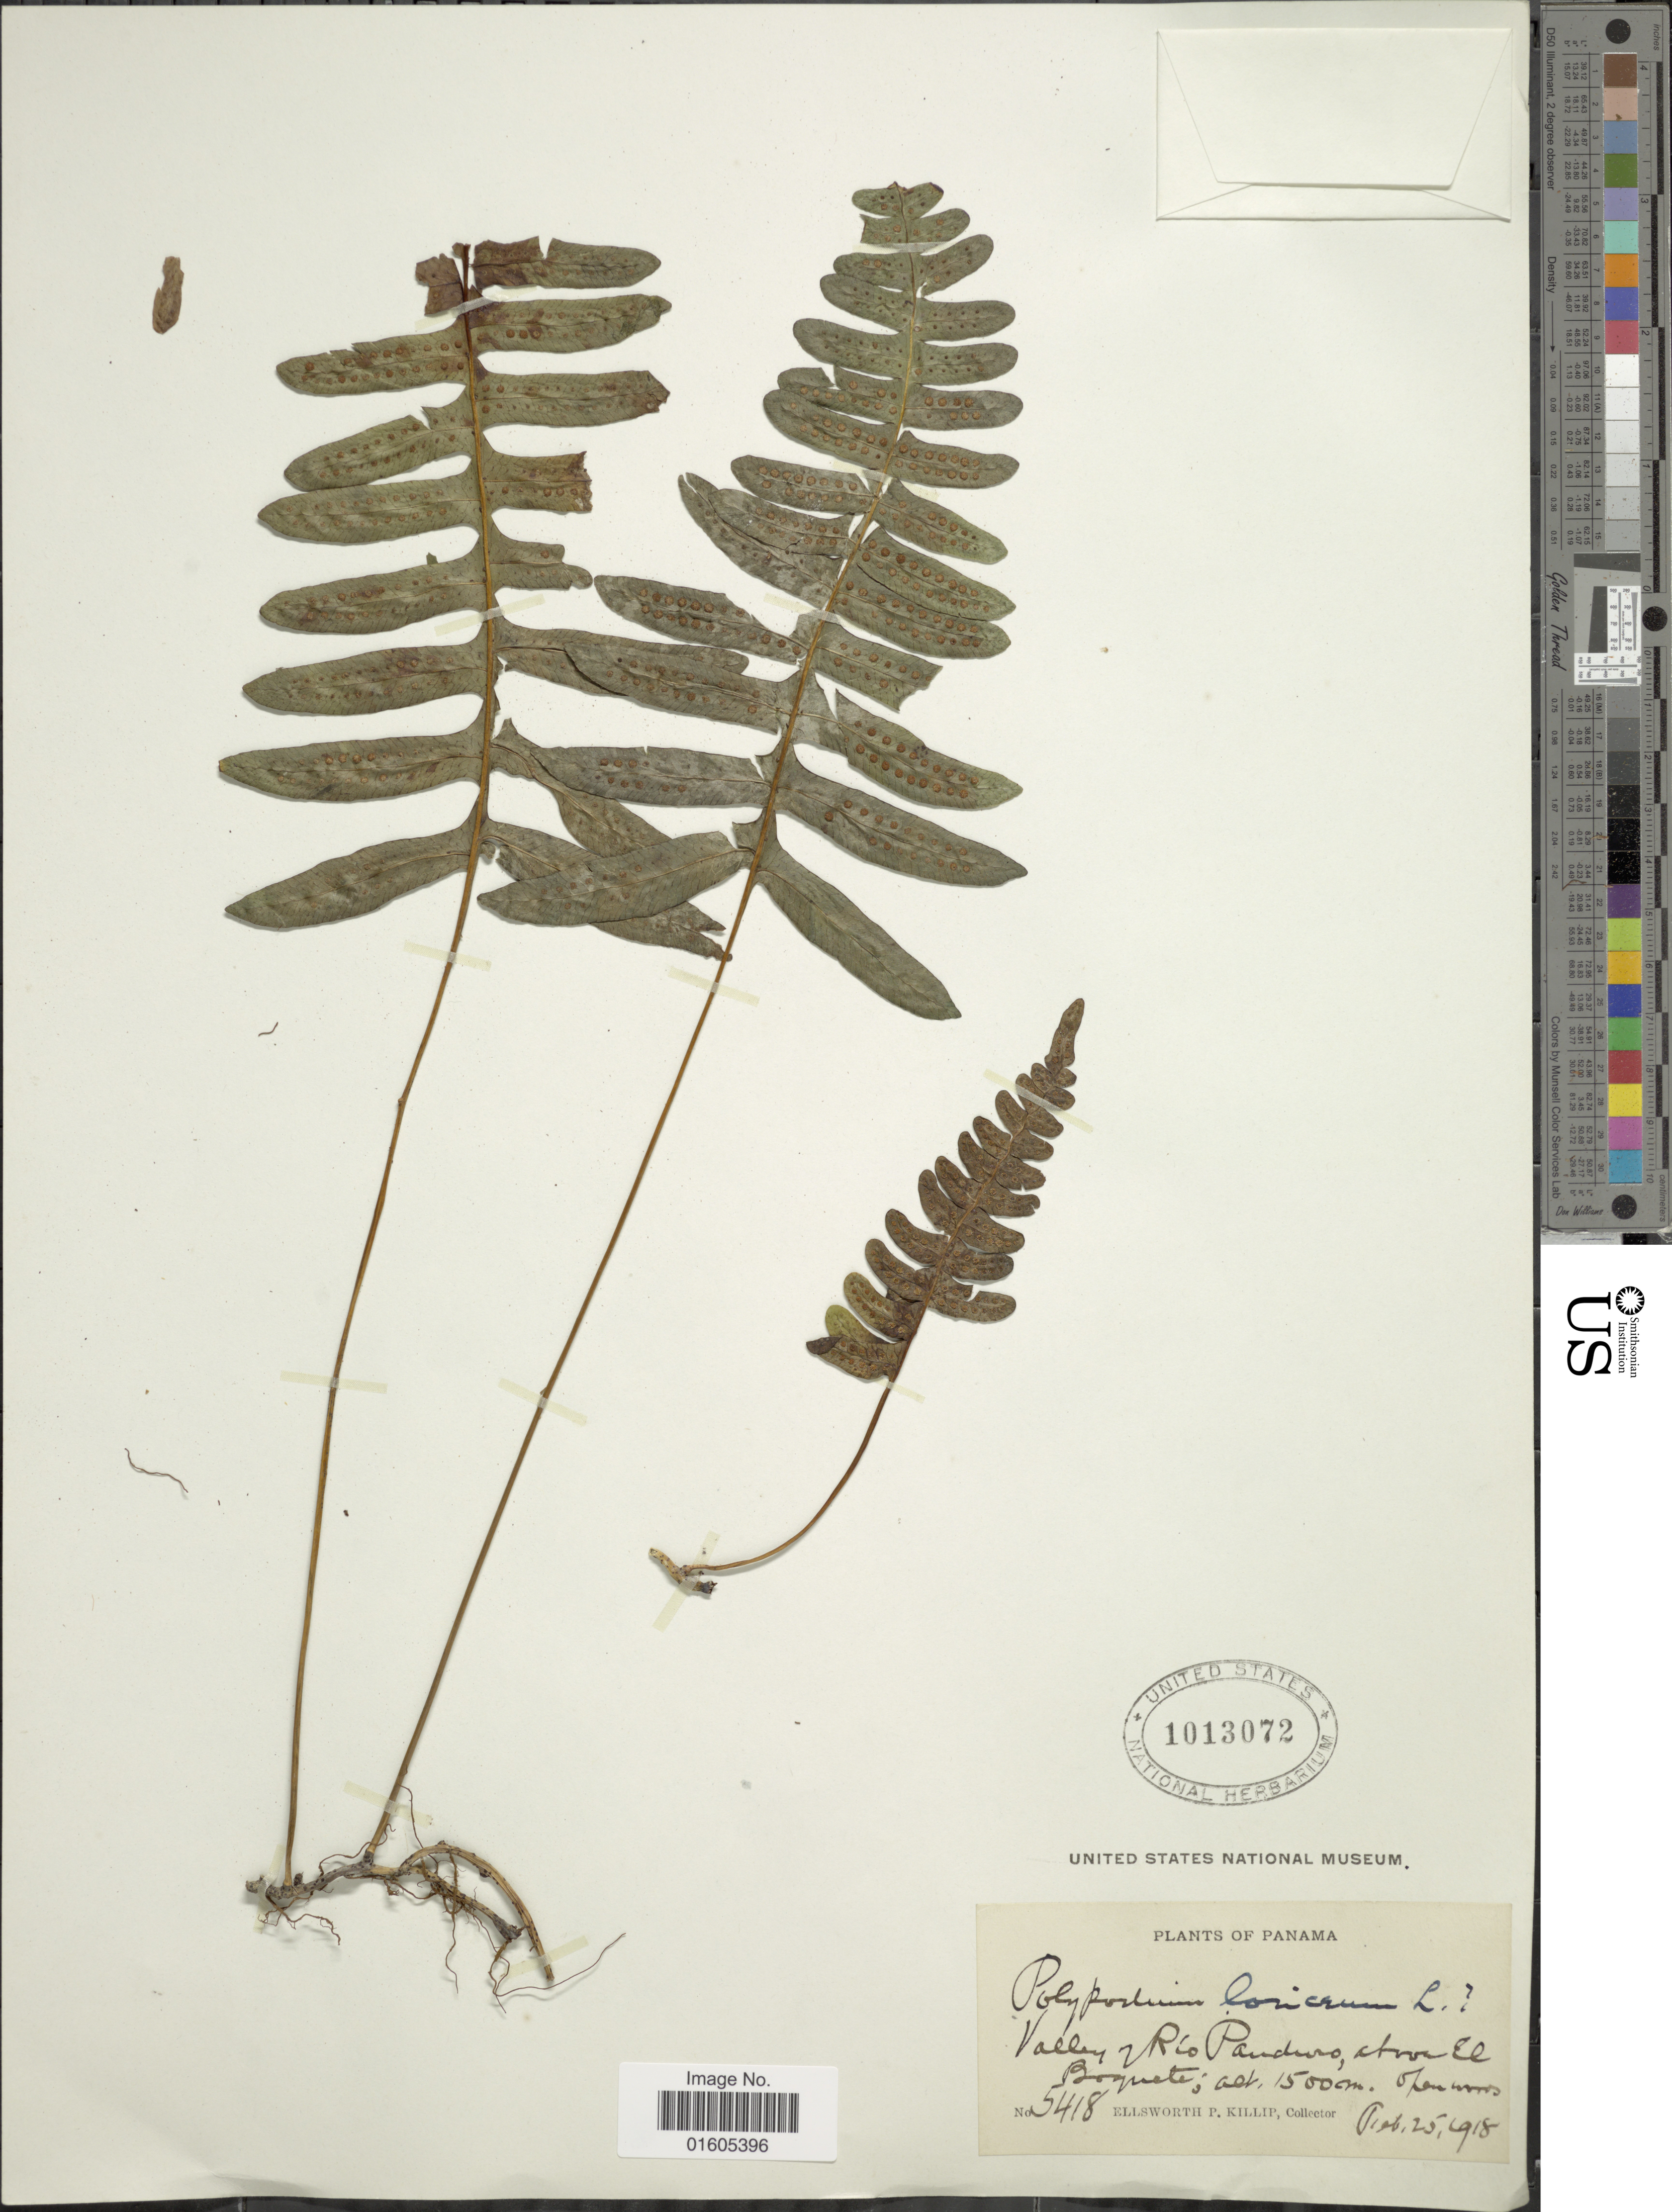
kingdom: Plantae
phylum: Tracheophyta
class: Polypodiopsida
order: Polypodiales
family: Polypodiaceae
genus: Serpocaulon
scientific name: Serpocaulon ptilorhizon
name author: (Christ) A.R. Sm.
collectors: E. P. Killip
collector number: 5418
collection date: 1918-02-25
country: Panama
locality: Valley of Rio Panduro, above El Boquete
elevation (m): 1500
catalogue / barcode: US 1013072